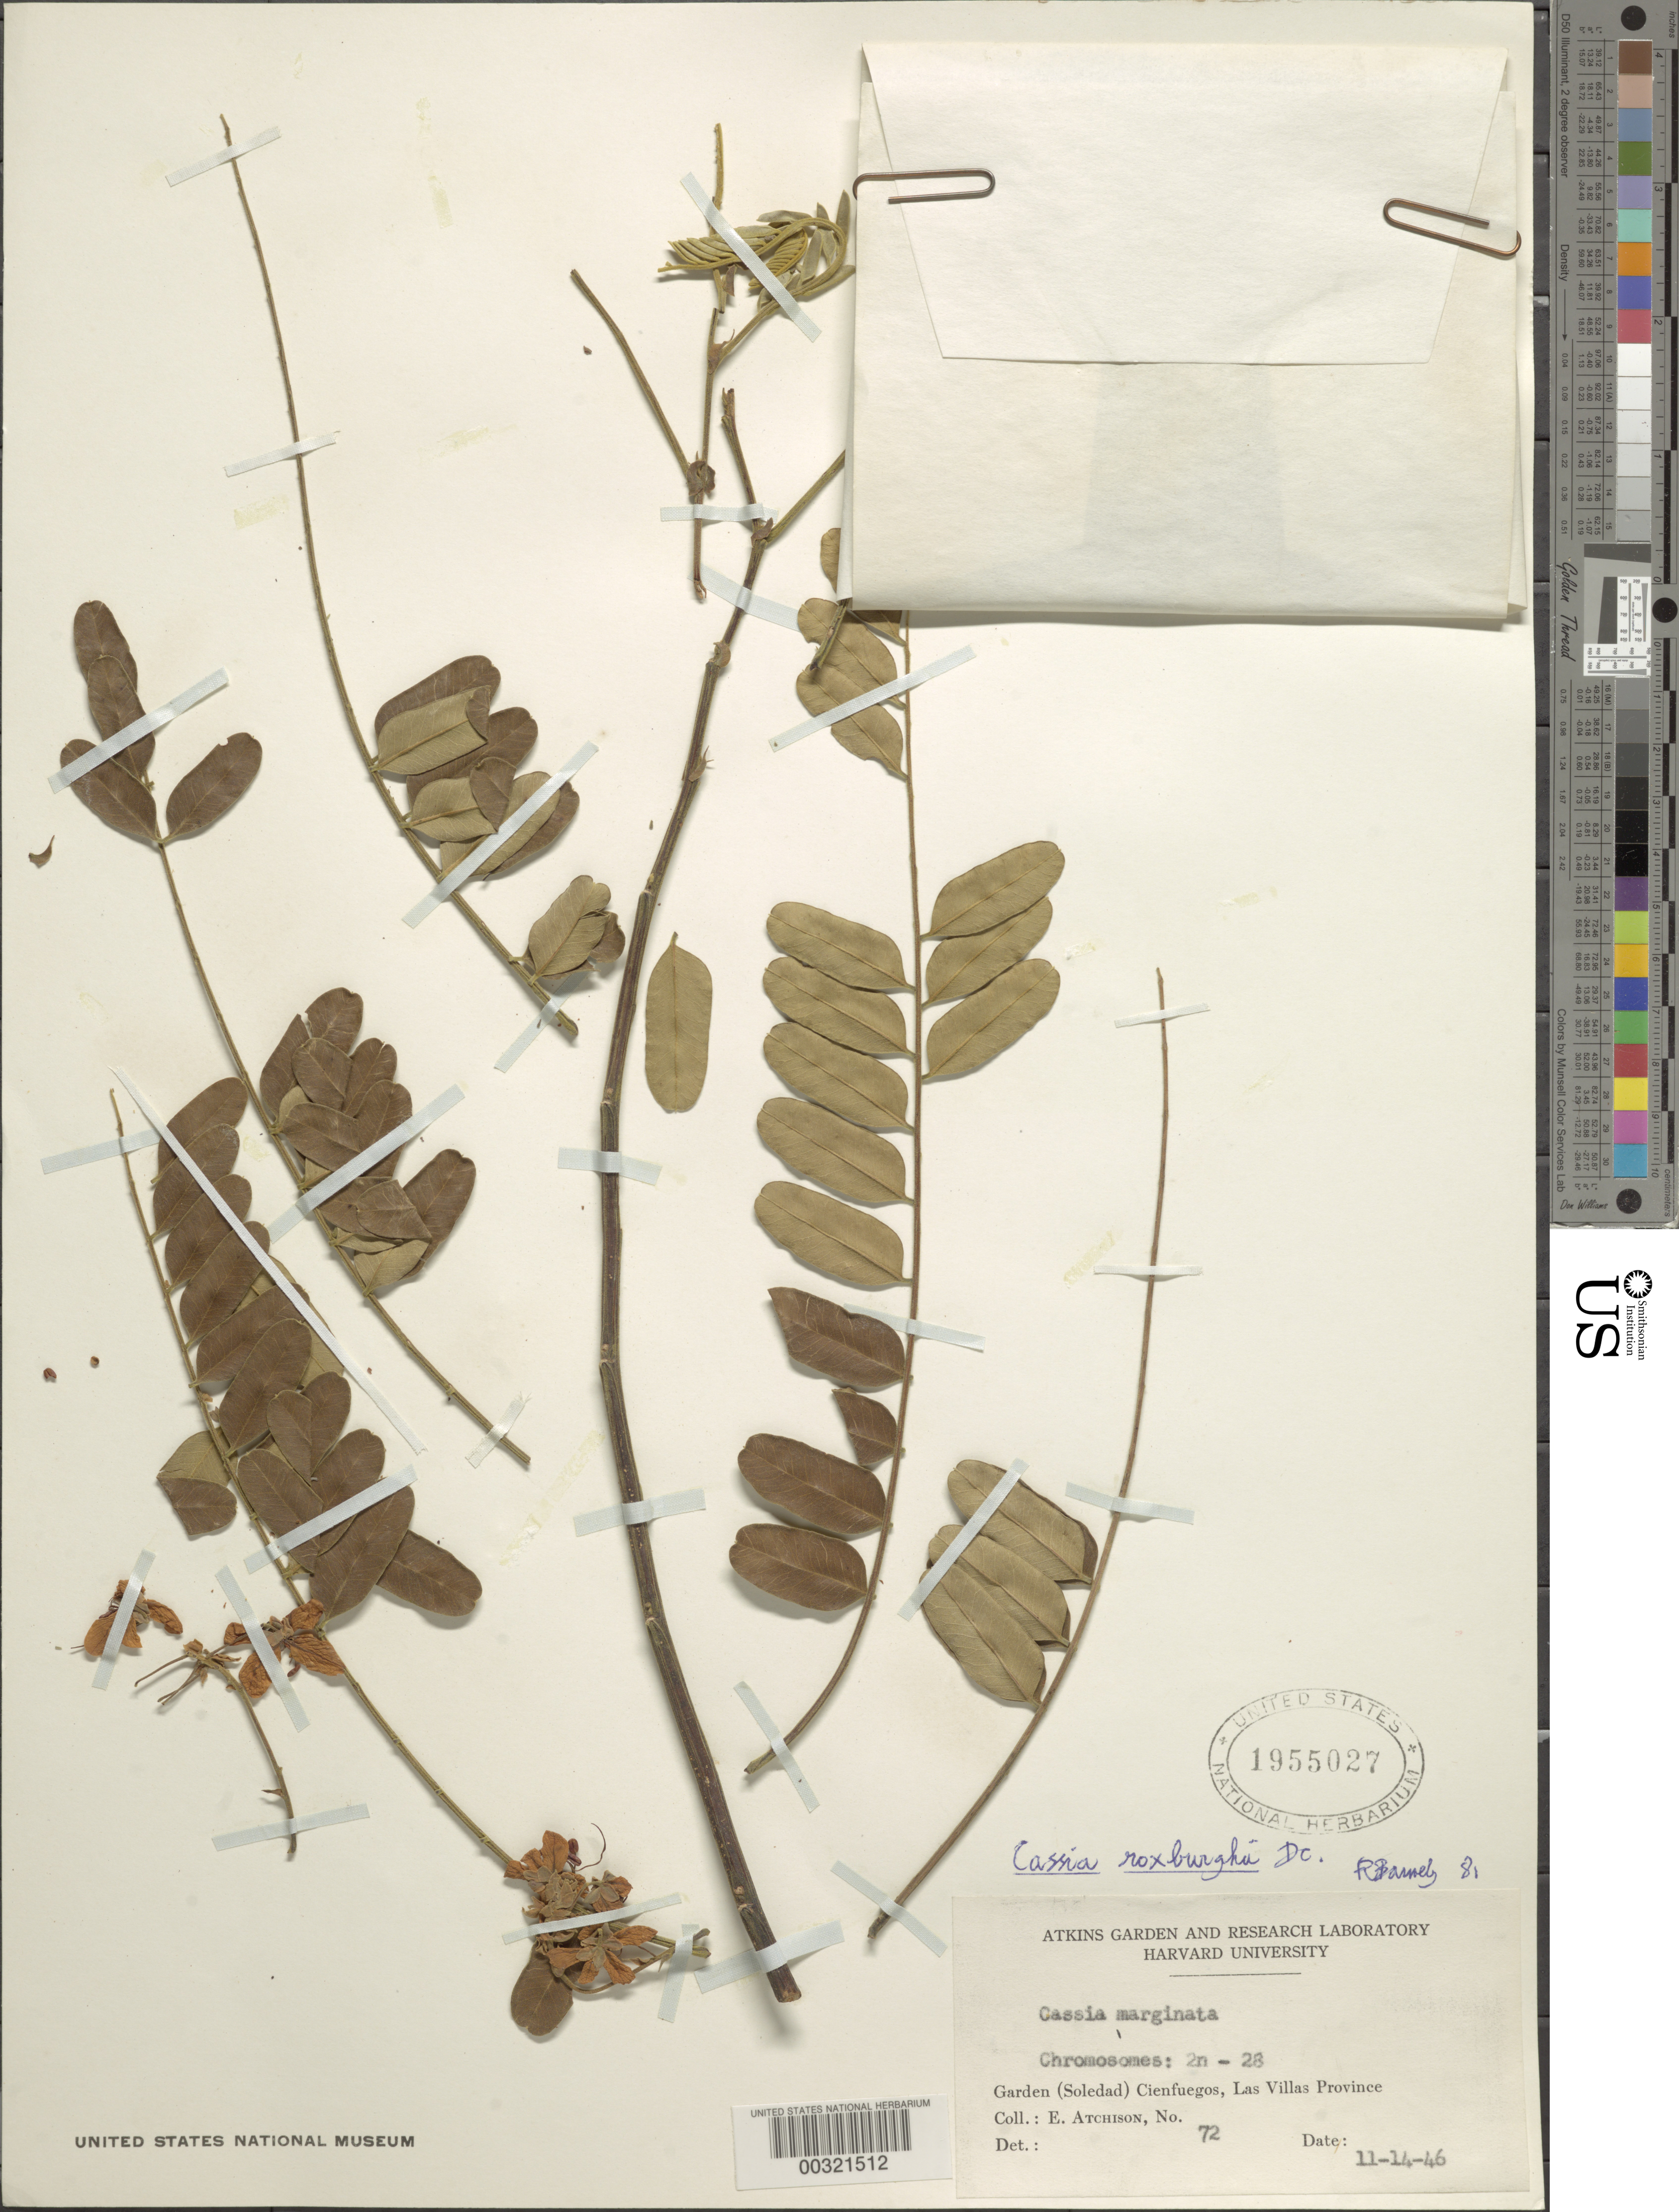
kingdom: Plantae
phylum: Tracheophyta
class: Magnoliopsida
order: Fabales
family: Fabaceae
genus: Cassia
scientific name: Cassia roxburghii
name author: Steud.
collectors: E. Atchison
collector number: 72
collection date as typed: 14 Nov 1946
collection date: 1946-11-14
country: Cuba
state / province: Las Villas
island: Greater Antilles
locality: Garden, soledad, cienfuegos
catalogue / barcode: US 1955027